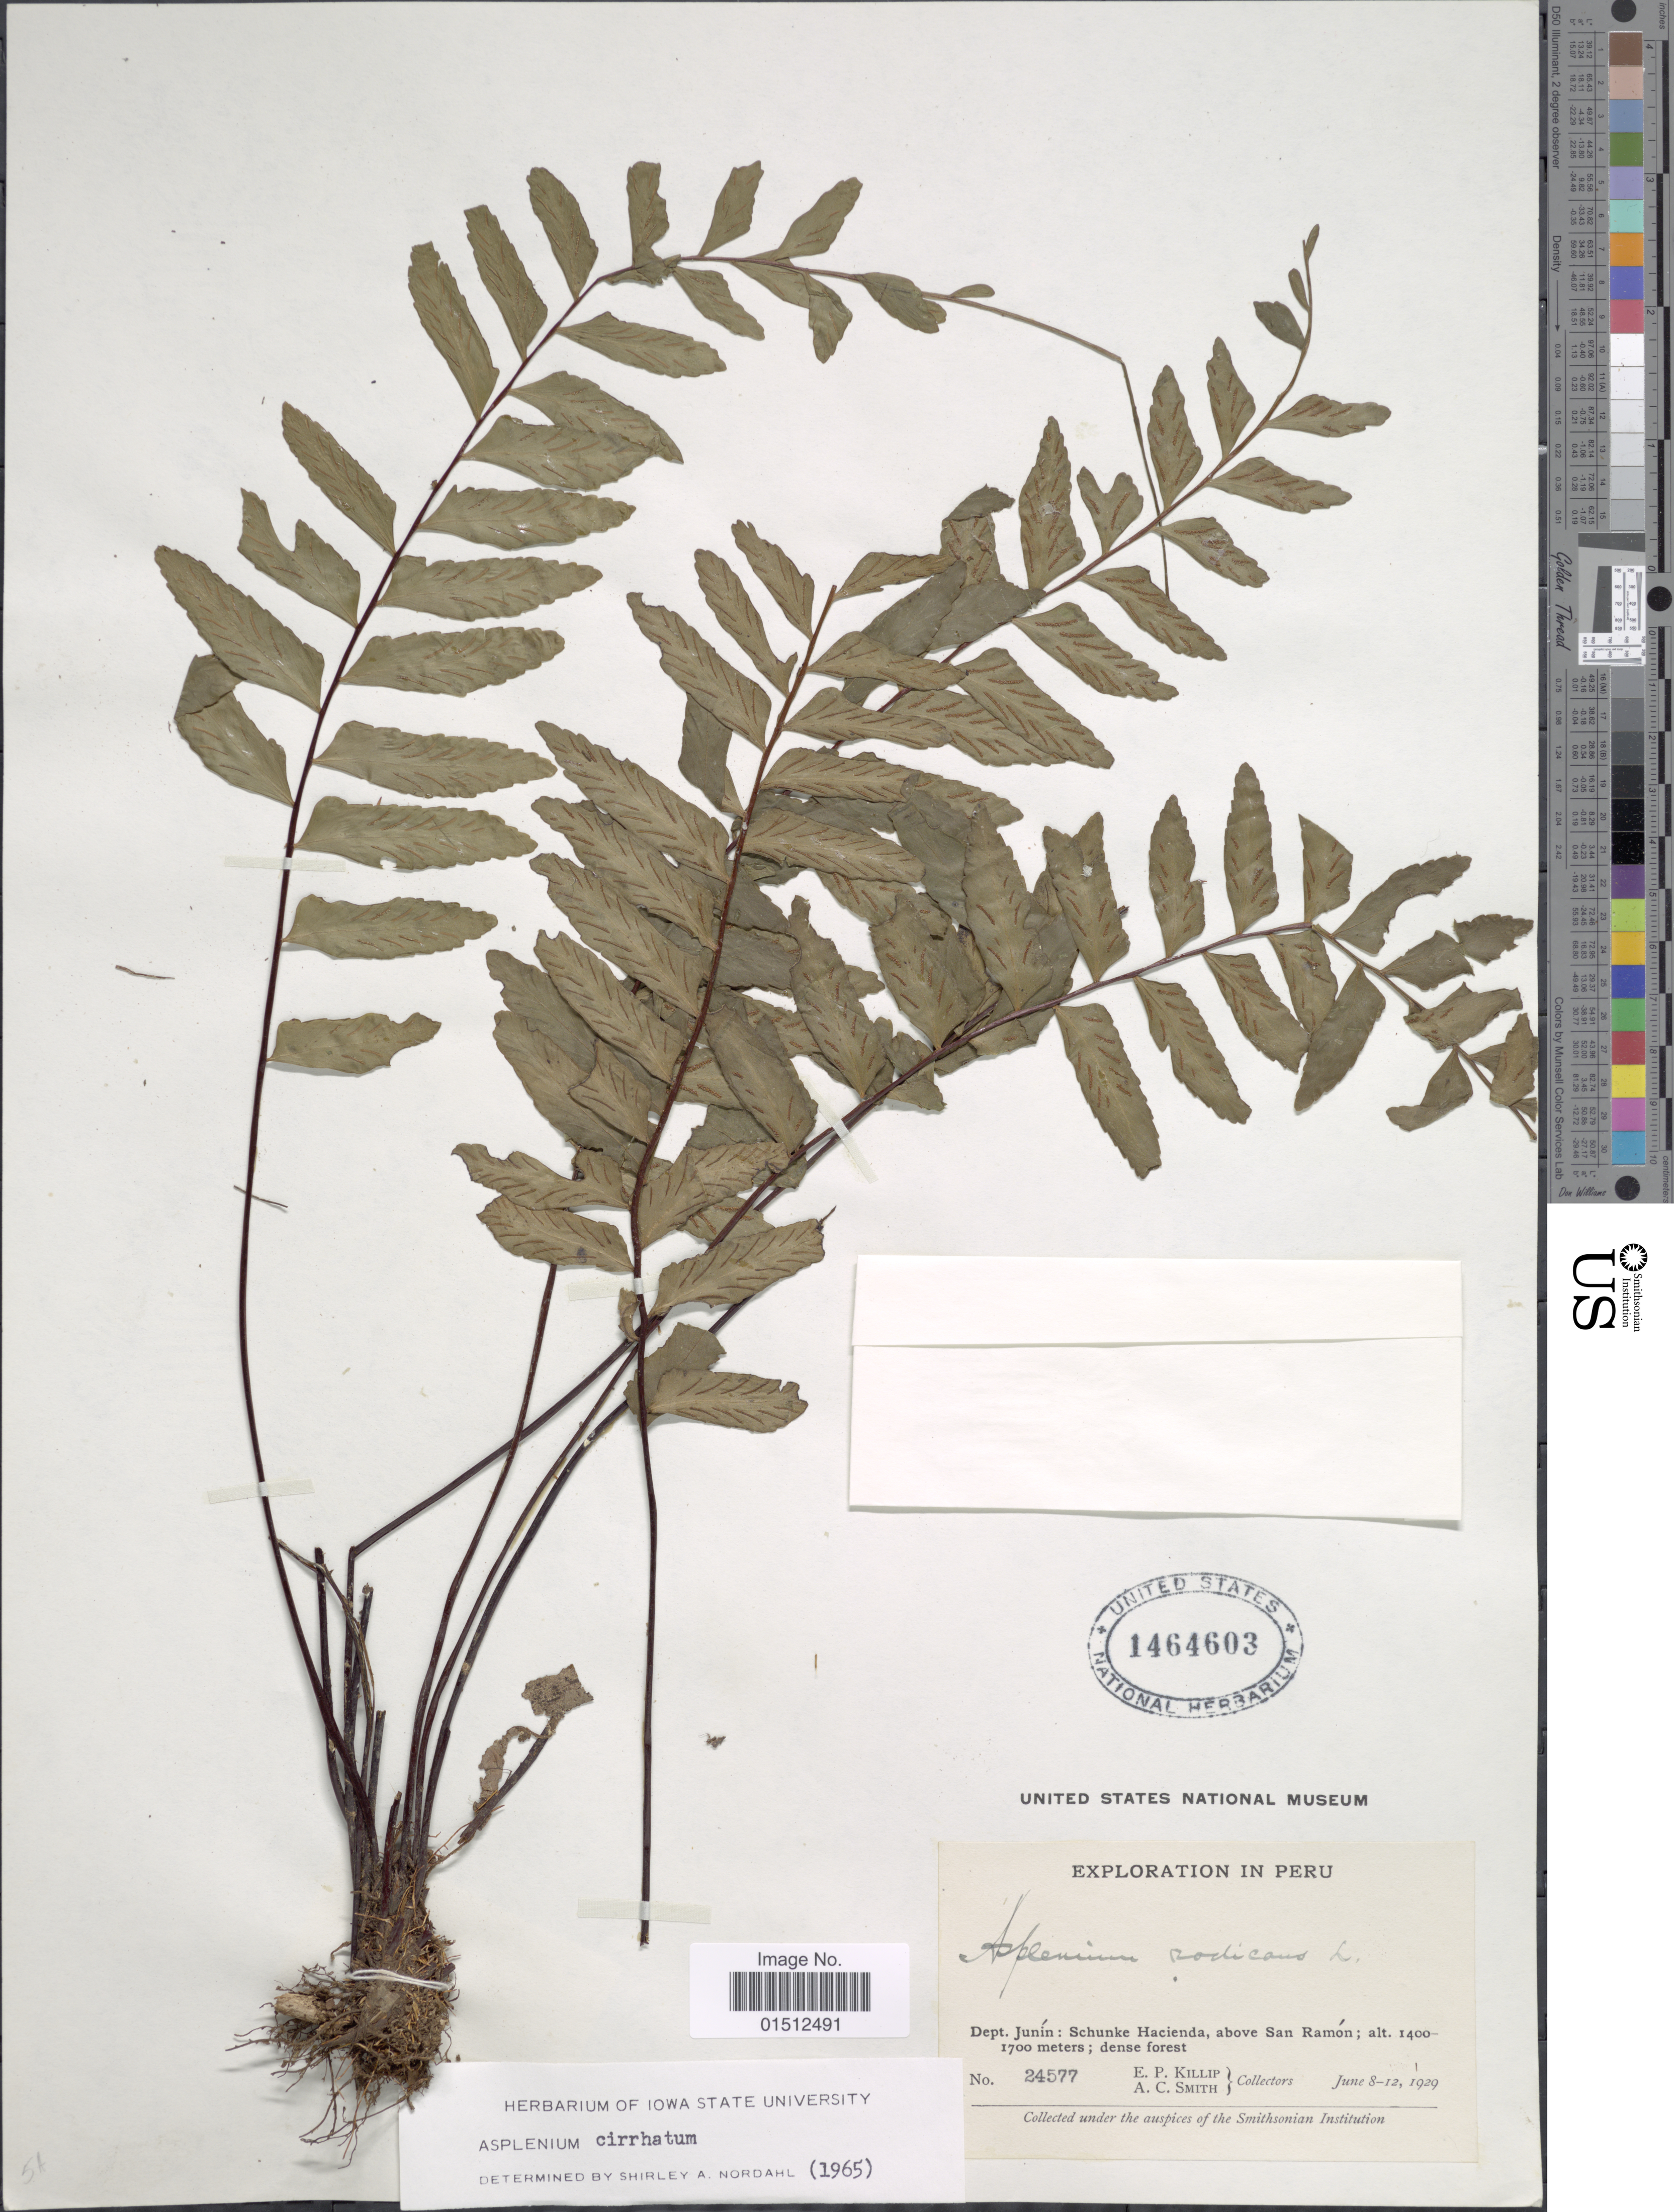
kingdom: Plantae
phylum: Tracheophyta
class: Polypodiopsida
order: Polypodiales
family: Aspleniaceae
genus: Asplenium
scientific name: Asplenium radicans var. cirrhatum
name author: (Rich. ex Willd.) Rosenst.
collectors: E. P. Killip & A. C. Smith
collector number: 24577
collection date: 1929-06-08/1929-06-12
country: Peru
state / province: Junín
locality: Peru, Dept. Junin: Schunke Hacienda, above San Ramon.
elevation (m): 1400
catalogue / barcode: US 1464603